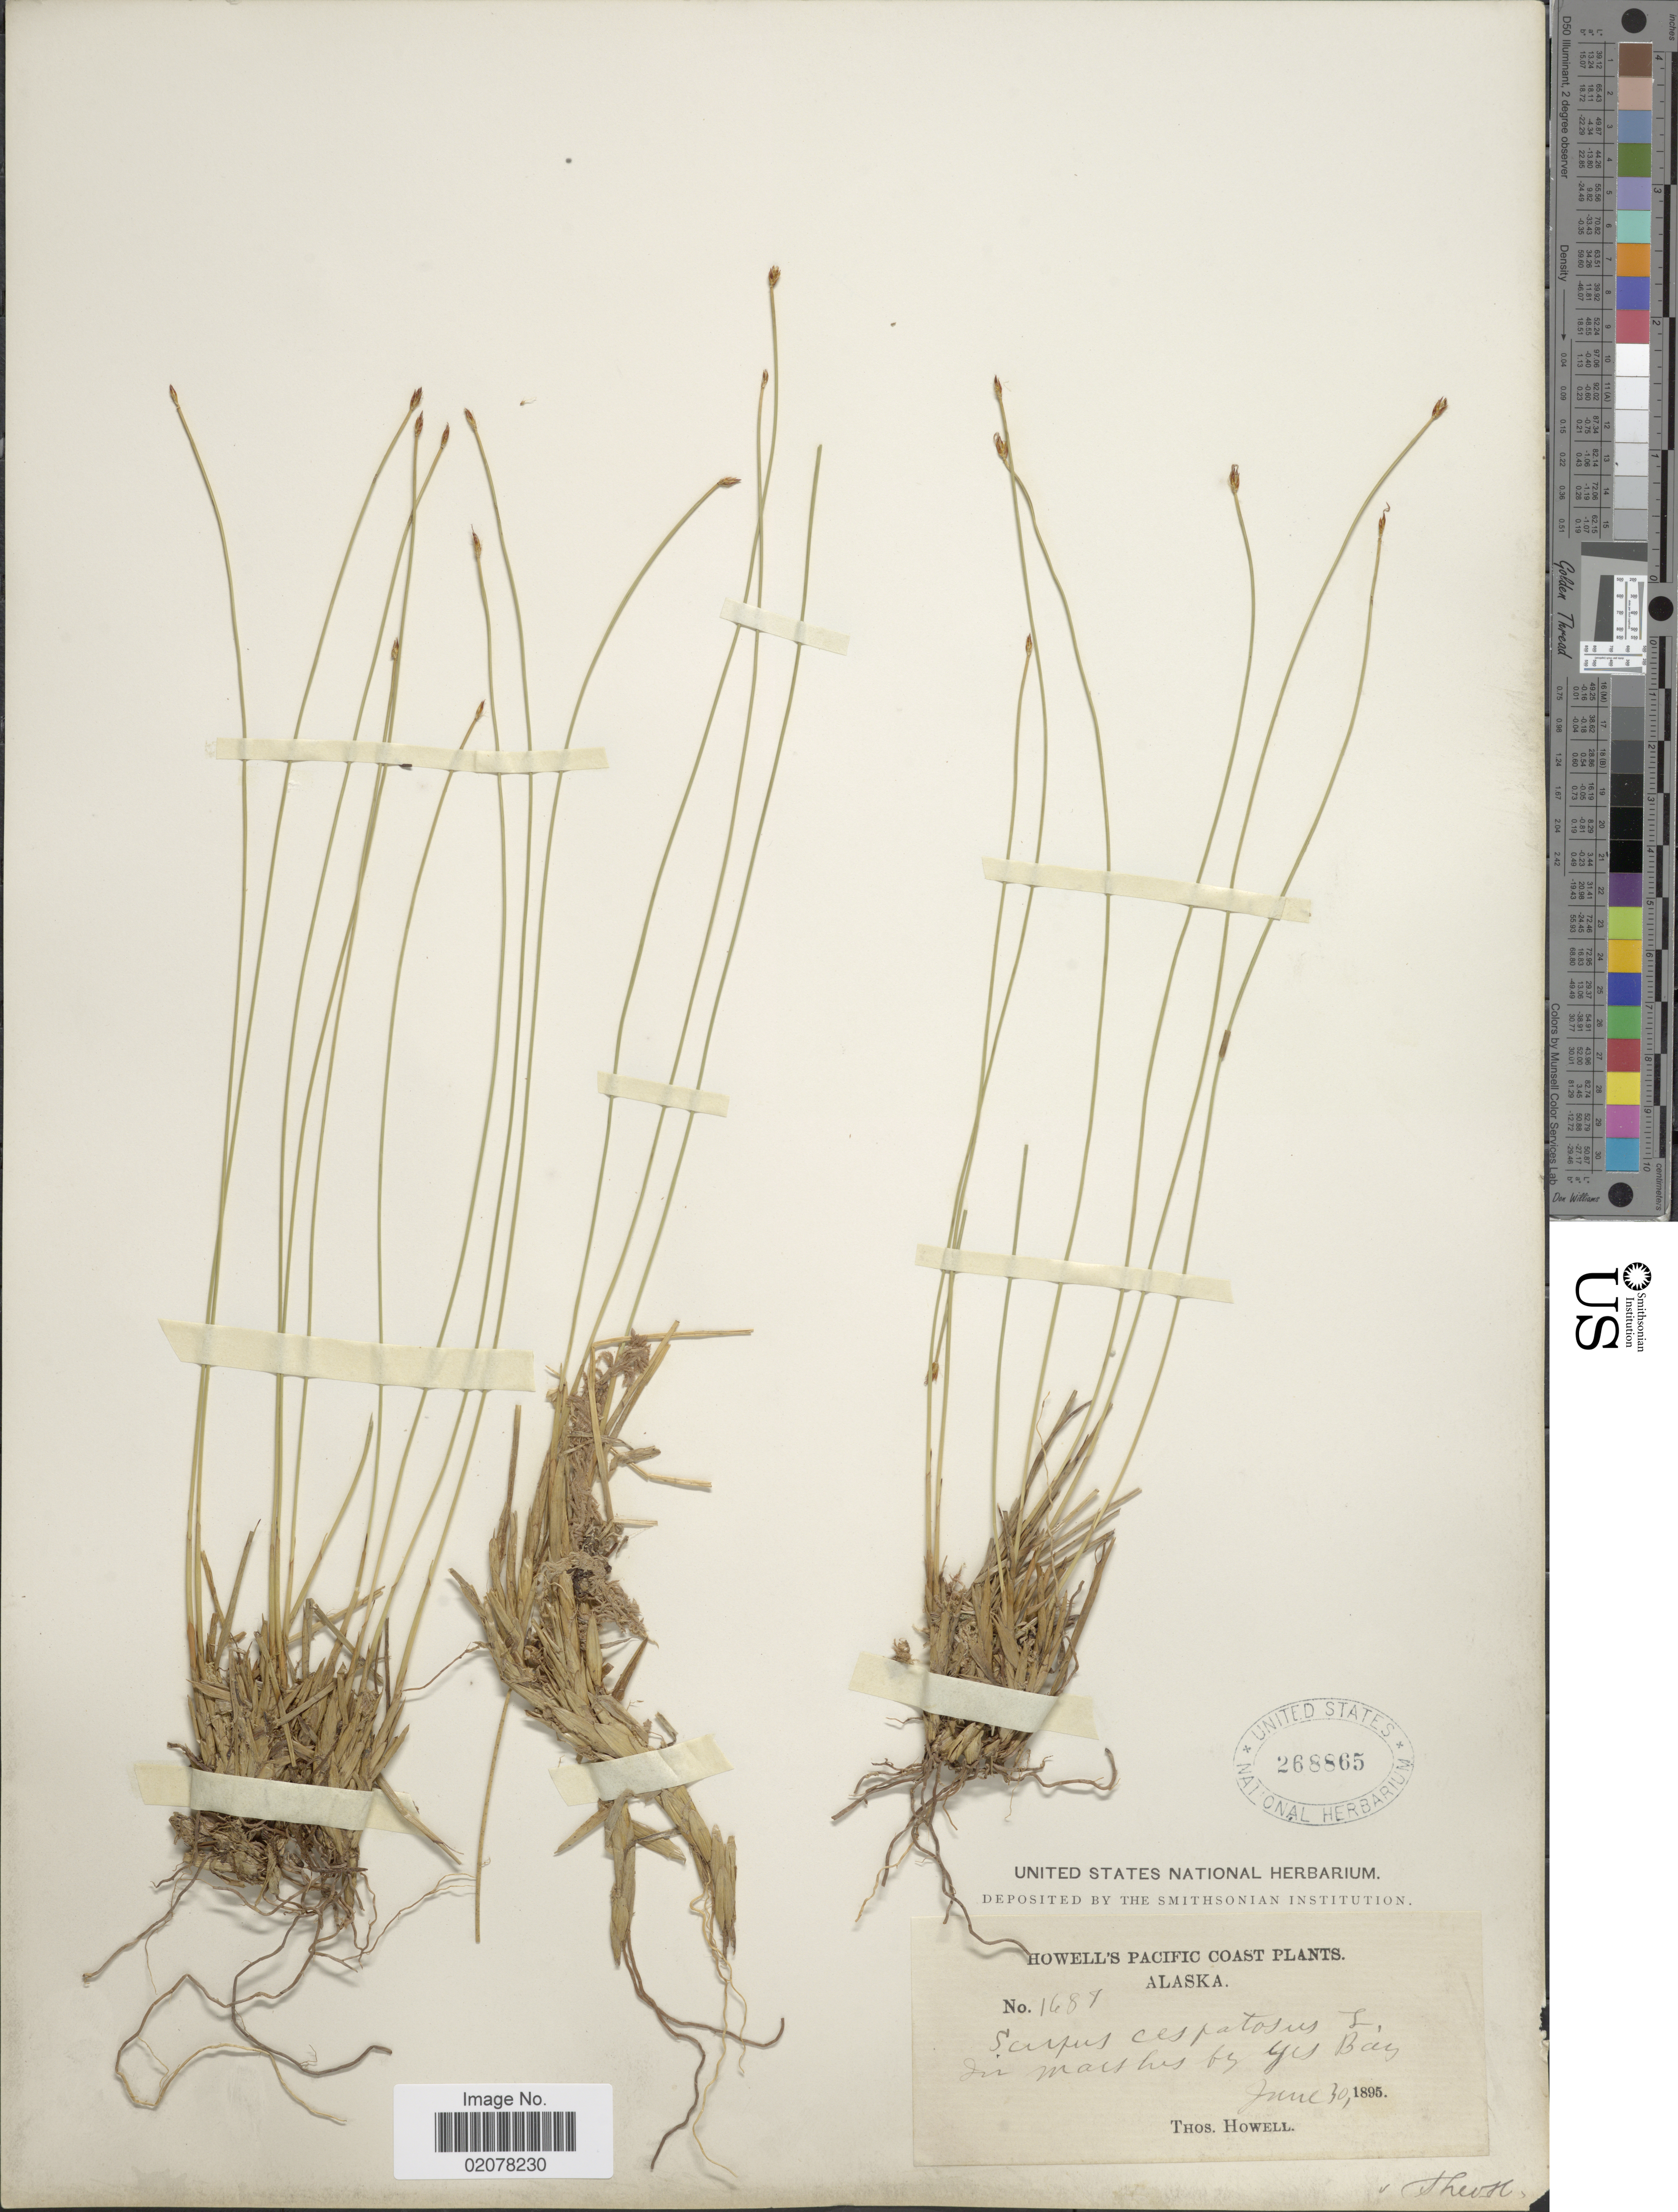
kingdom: Plantae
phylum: Tracheophyta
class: Liliopsida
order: Poales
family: Cyperaceae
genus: Trichophorum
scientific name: Trichophorum cespitosum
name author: (L.) Hartm.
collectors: T. Howell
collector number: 1687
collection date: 1895-06-30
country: United States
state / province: Alaska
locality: Pacific Coast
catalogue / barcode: US 268865